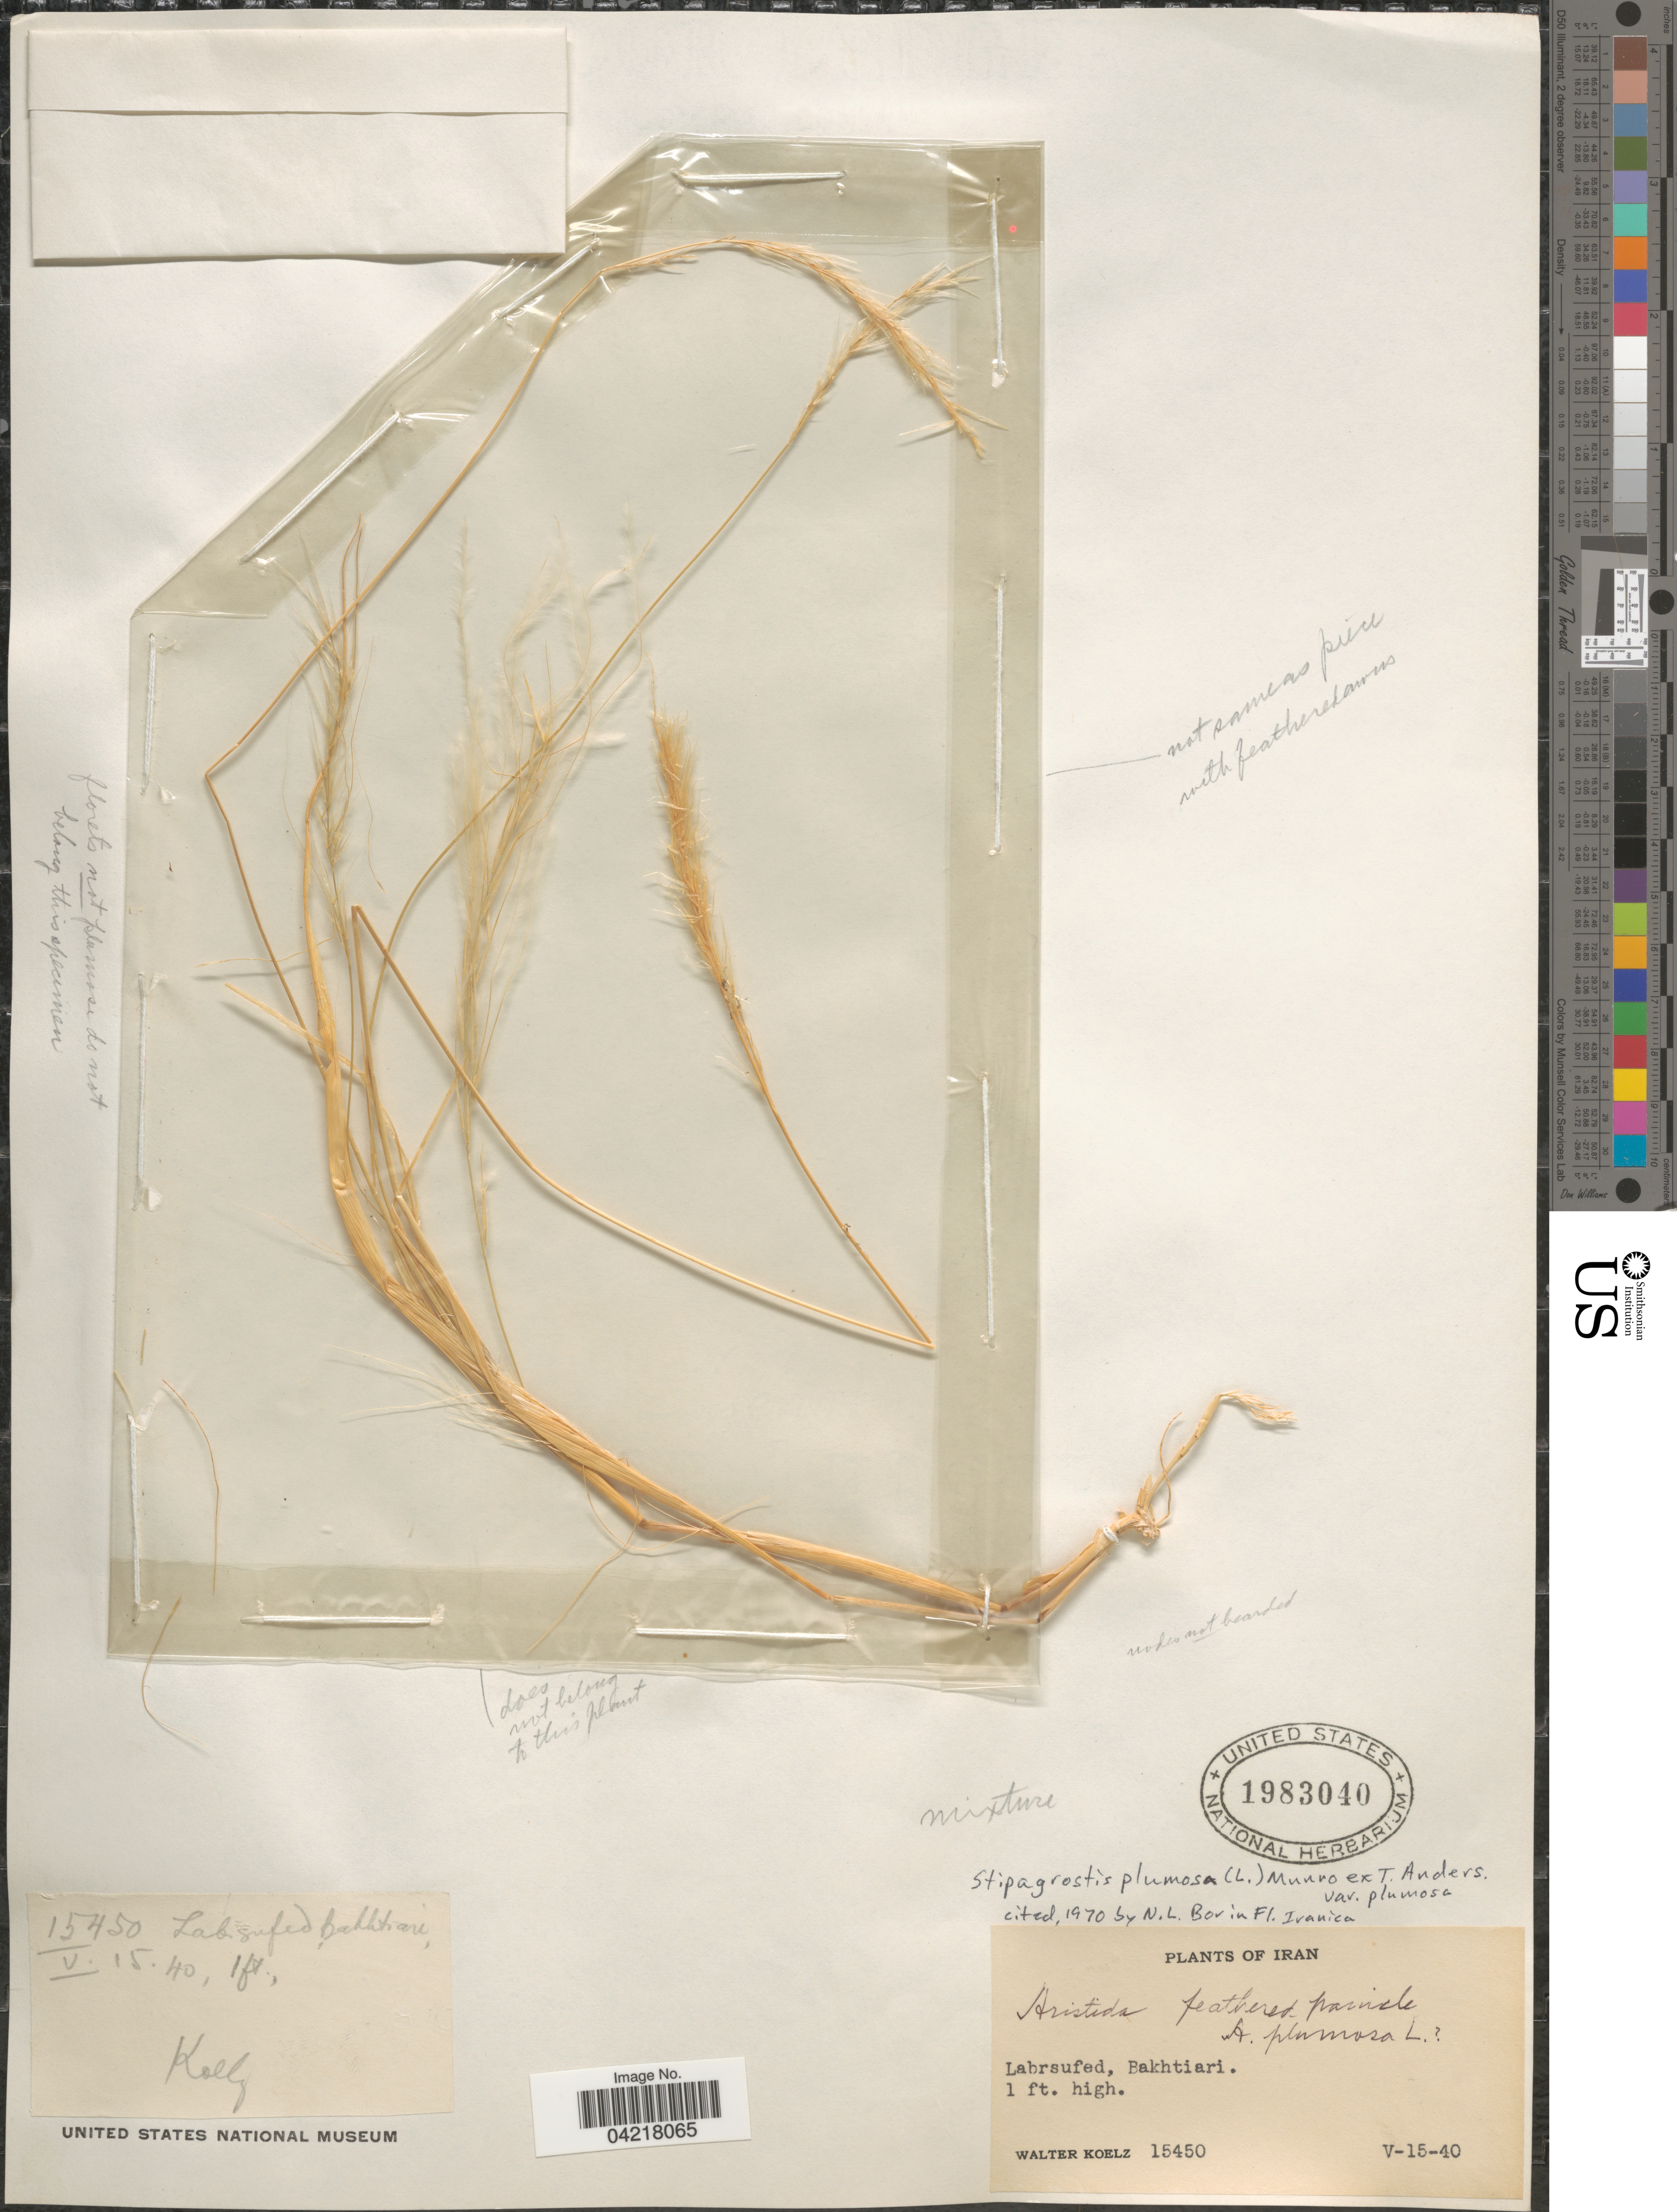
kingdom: Plantae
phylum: Tracheophyta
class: Liliopsida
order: Poales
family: Poaceae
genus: Stipagrostis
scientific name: Stipagrostis plumosa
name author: (L.) Munro ex T. Anderson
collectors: W. N. Koelz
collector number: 15450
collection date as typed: Transcribed d/m/y: 15/5/40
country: Iran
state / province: Chahar Mahaal and Bakhtiari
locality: Labrsufed, Bakhtiari.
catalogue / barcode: US 1983040